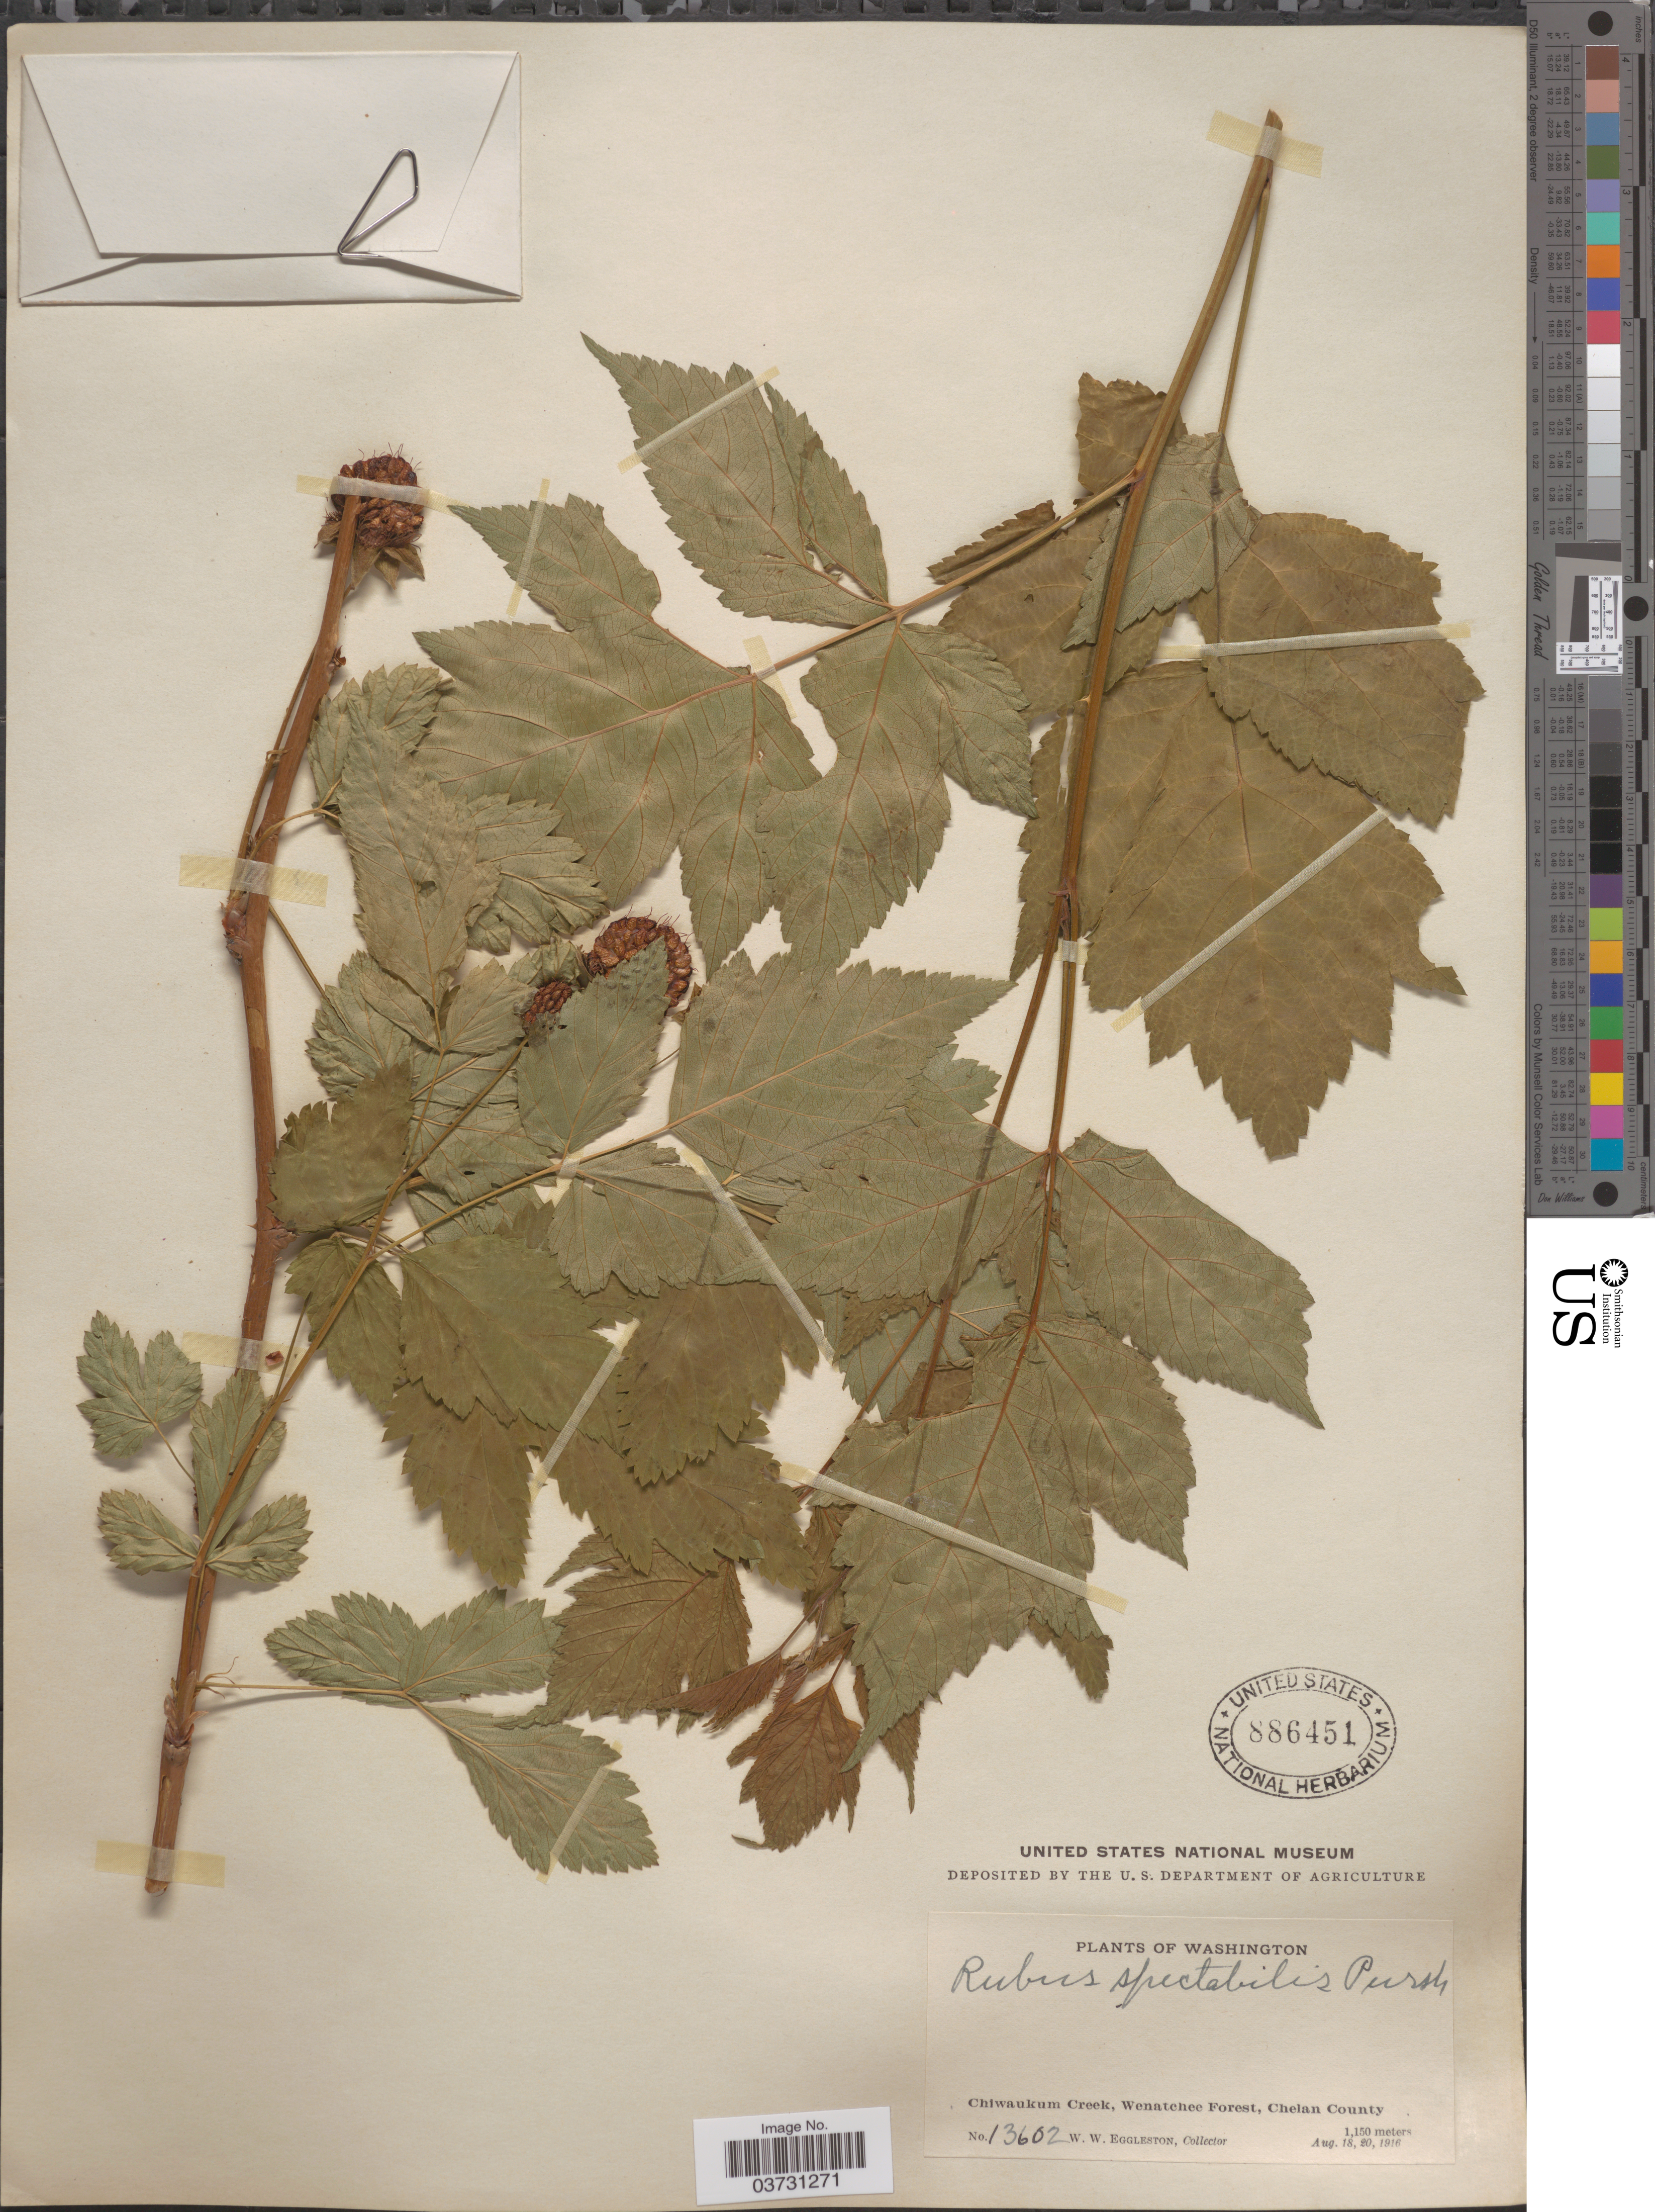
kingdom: Plantae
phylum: Tracheophyta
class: Magnoliopsida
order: Rosales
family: Rosaceae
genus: Rubus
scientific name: Rubus spectabilis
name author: Pursh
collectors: W. W. Eggleston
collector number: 13602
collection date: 1916-08-18/1916-08-20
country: United States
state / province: Washington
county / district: Chelan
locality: Chiwaukum Creek, Wenatchee Forest, Chelan County.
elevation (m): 1150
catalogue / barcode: US 886451